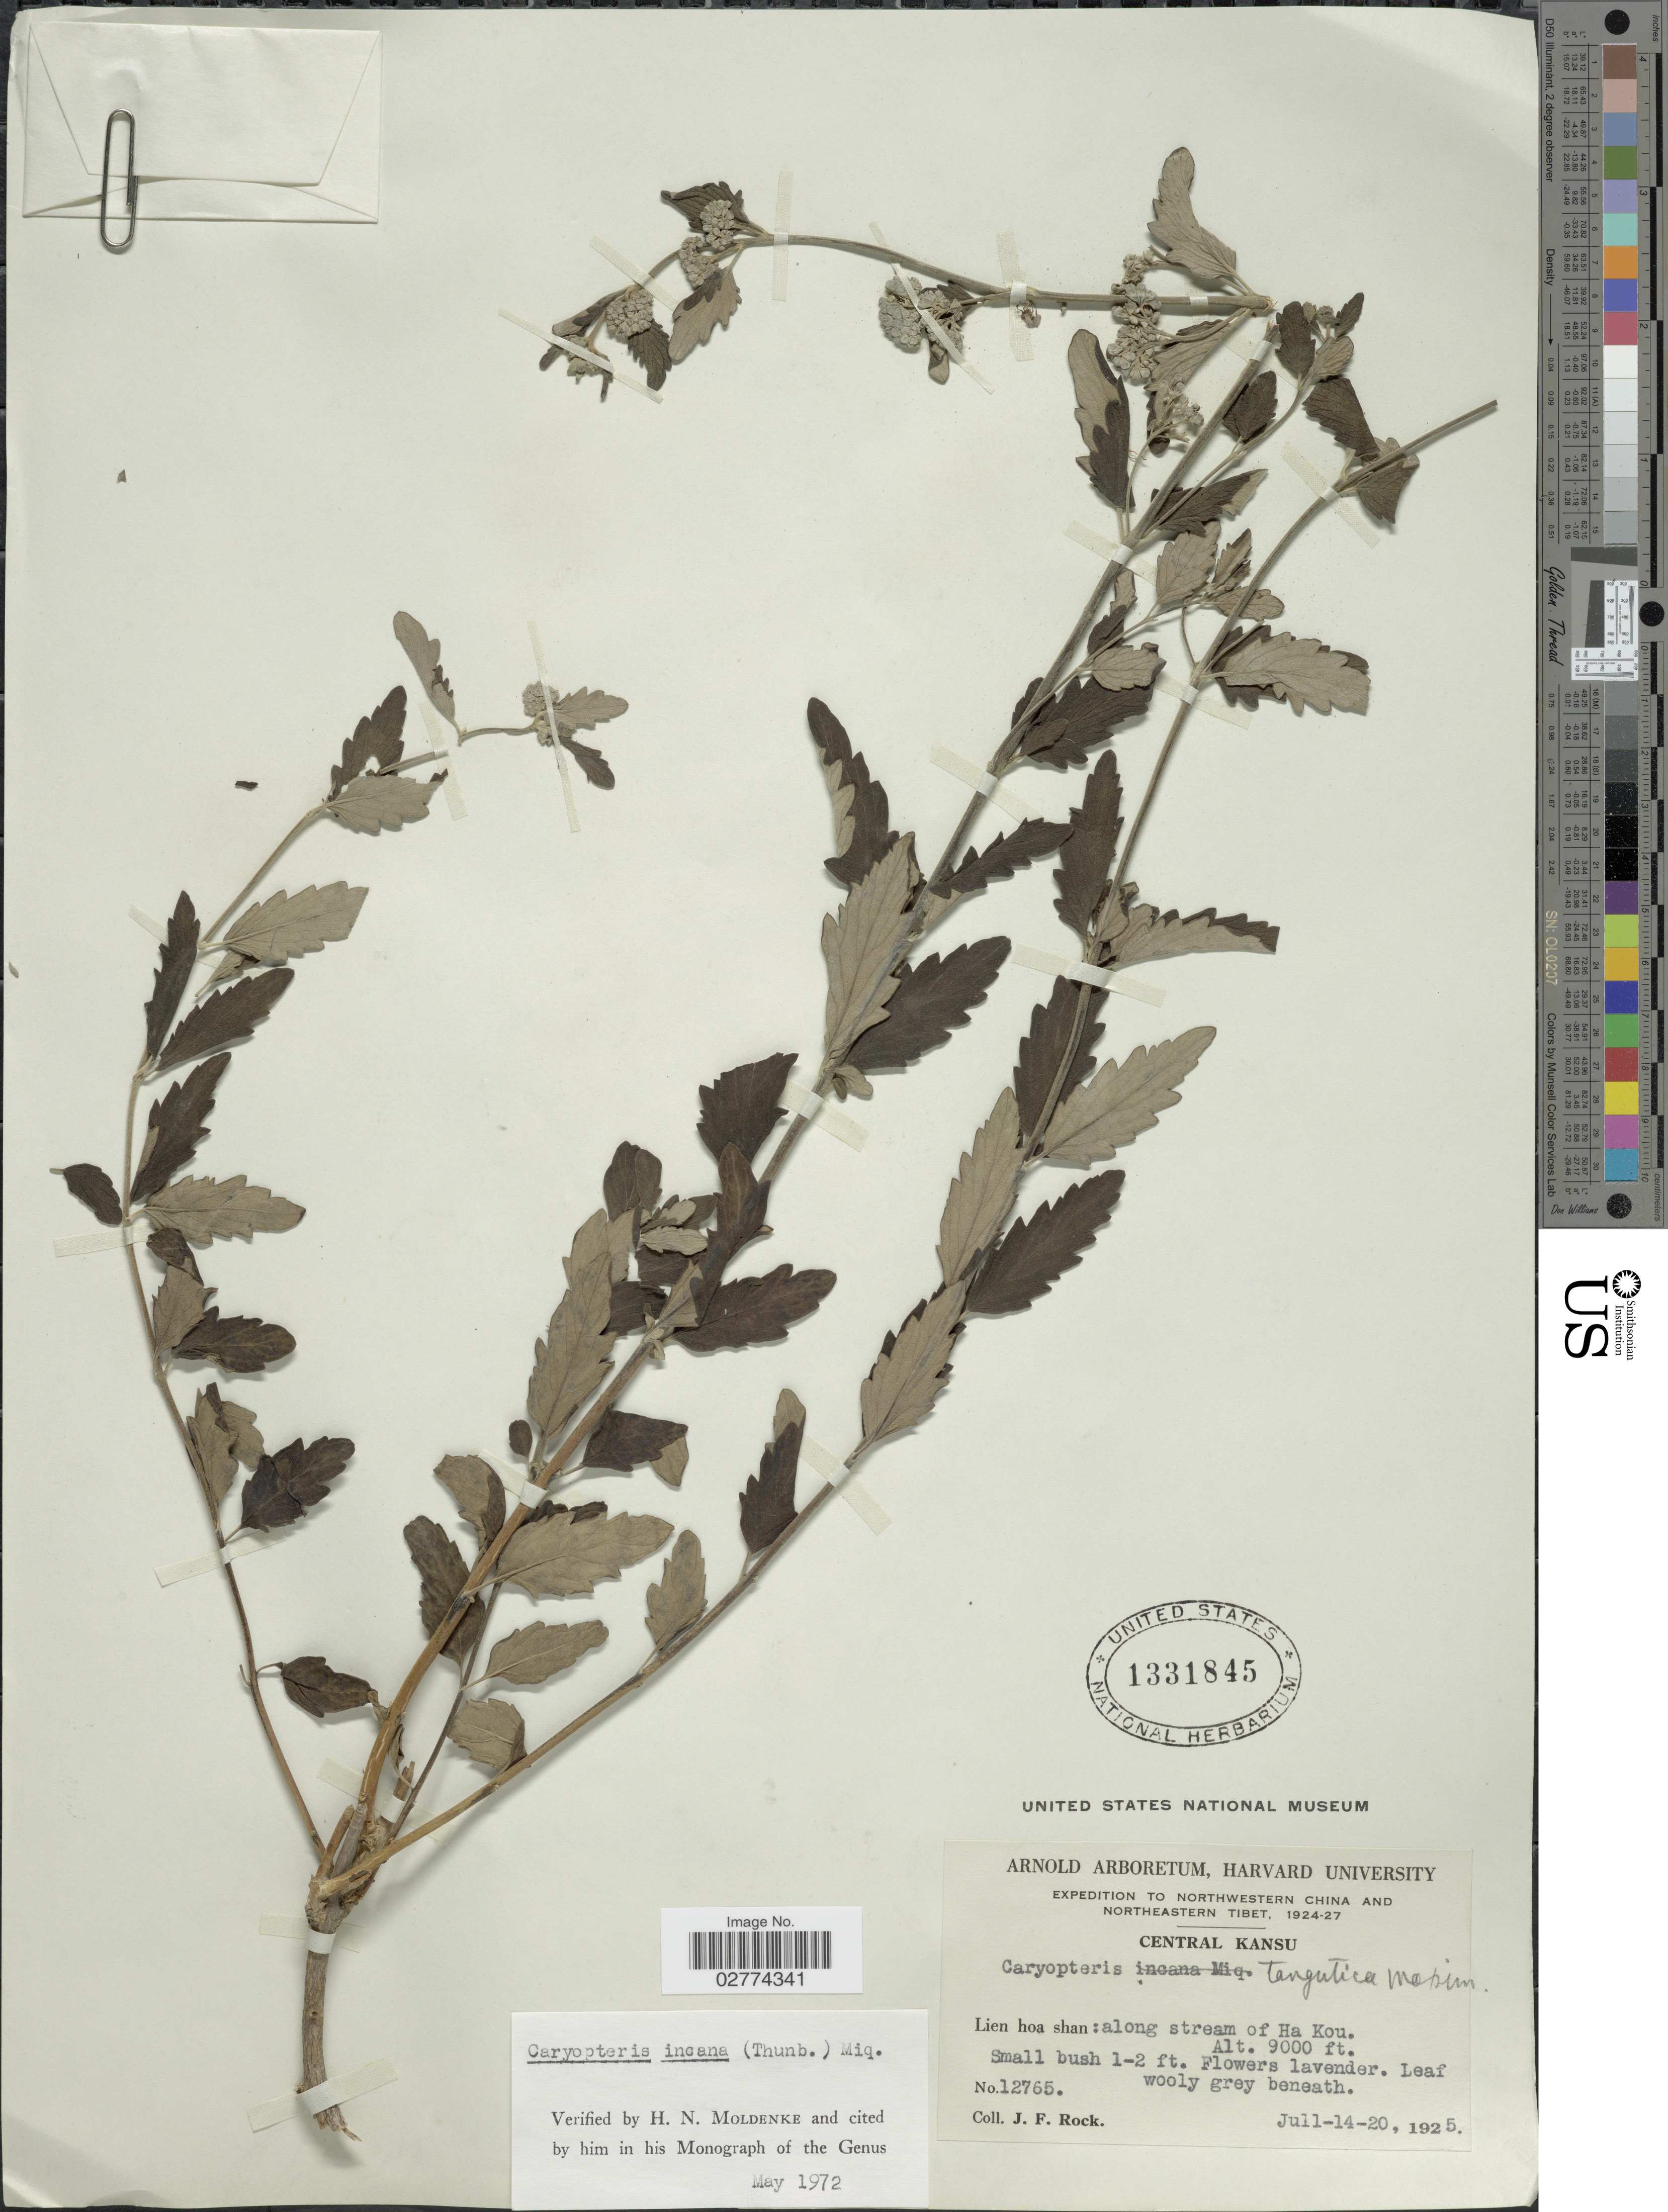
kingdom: Plantae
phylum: Tracheophyta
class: Magnoliopsida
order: Lamiales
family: Lamiaceae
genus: Caryopteris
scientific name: Caryopteris incana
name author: (Thunb. ex Houtt.) Miq.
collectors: J. Rock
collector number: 12765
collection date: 1925-07-14/1925-07-20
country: China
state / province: Gansu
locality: Nothwestern China and Northeastern Tibet. Central Kansu. Lien hoa shan: along stream of Ha Kou.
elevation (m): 2743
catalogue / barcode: US 1331845